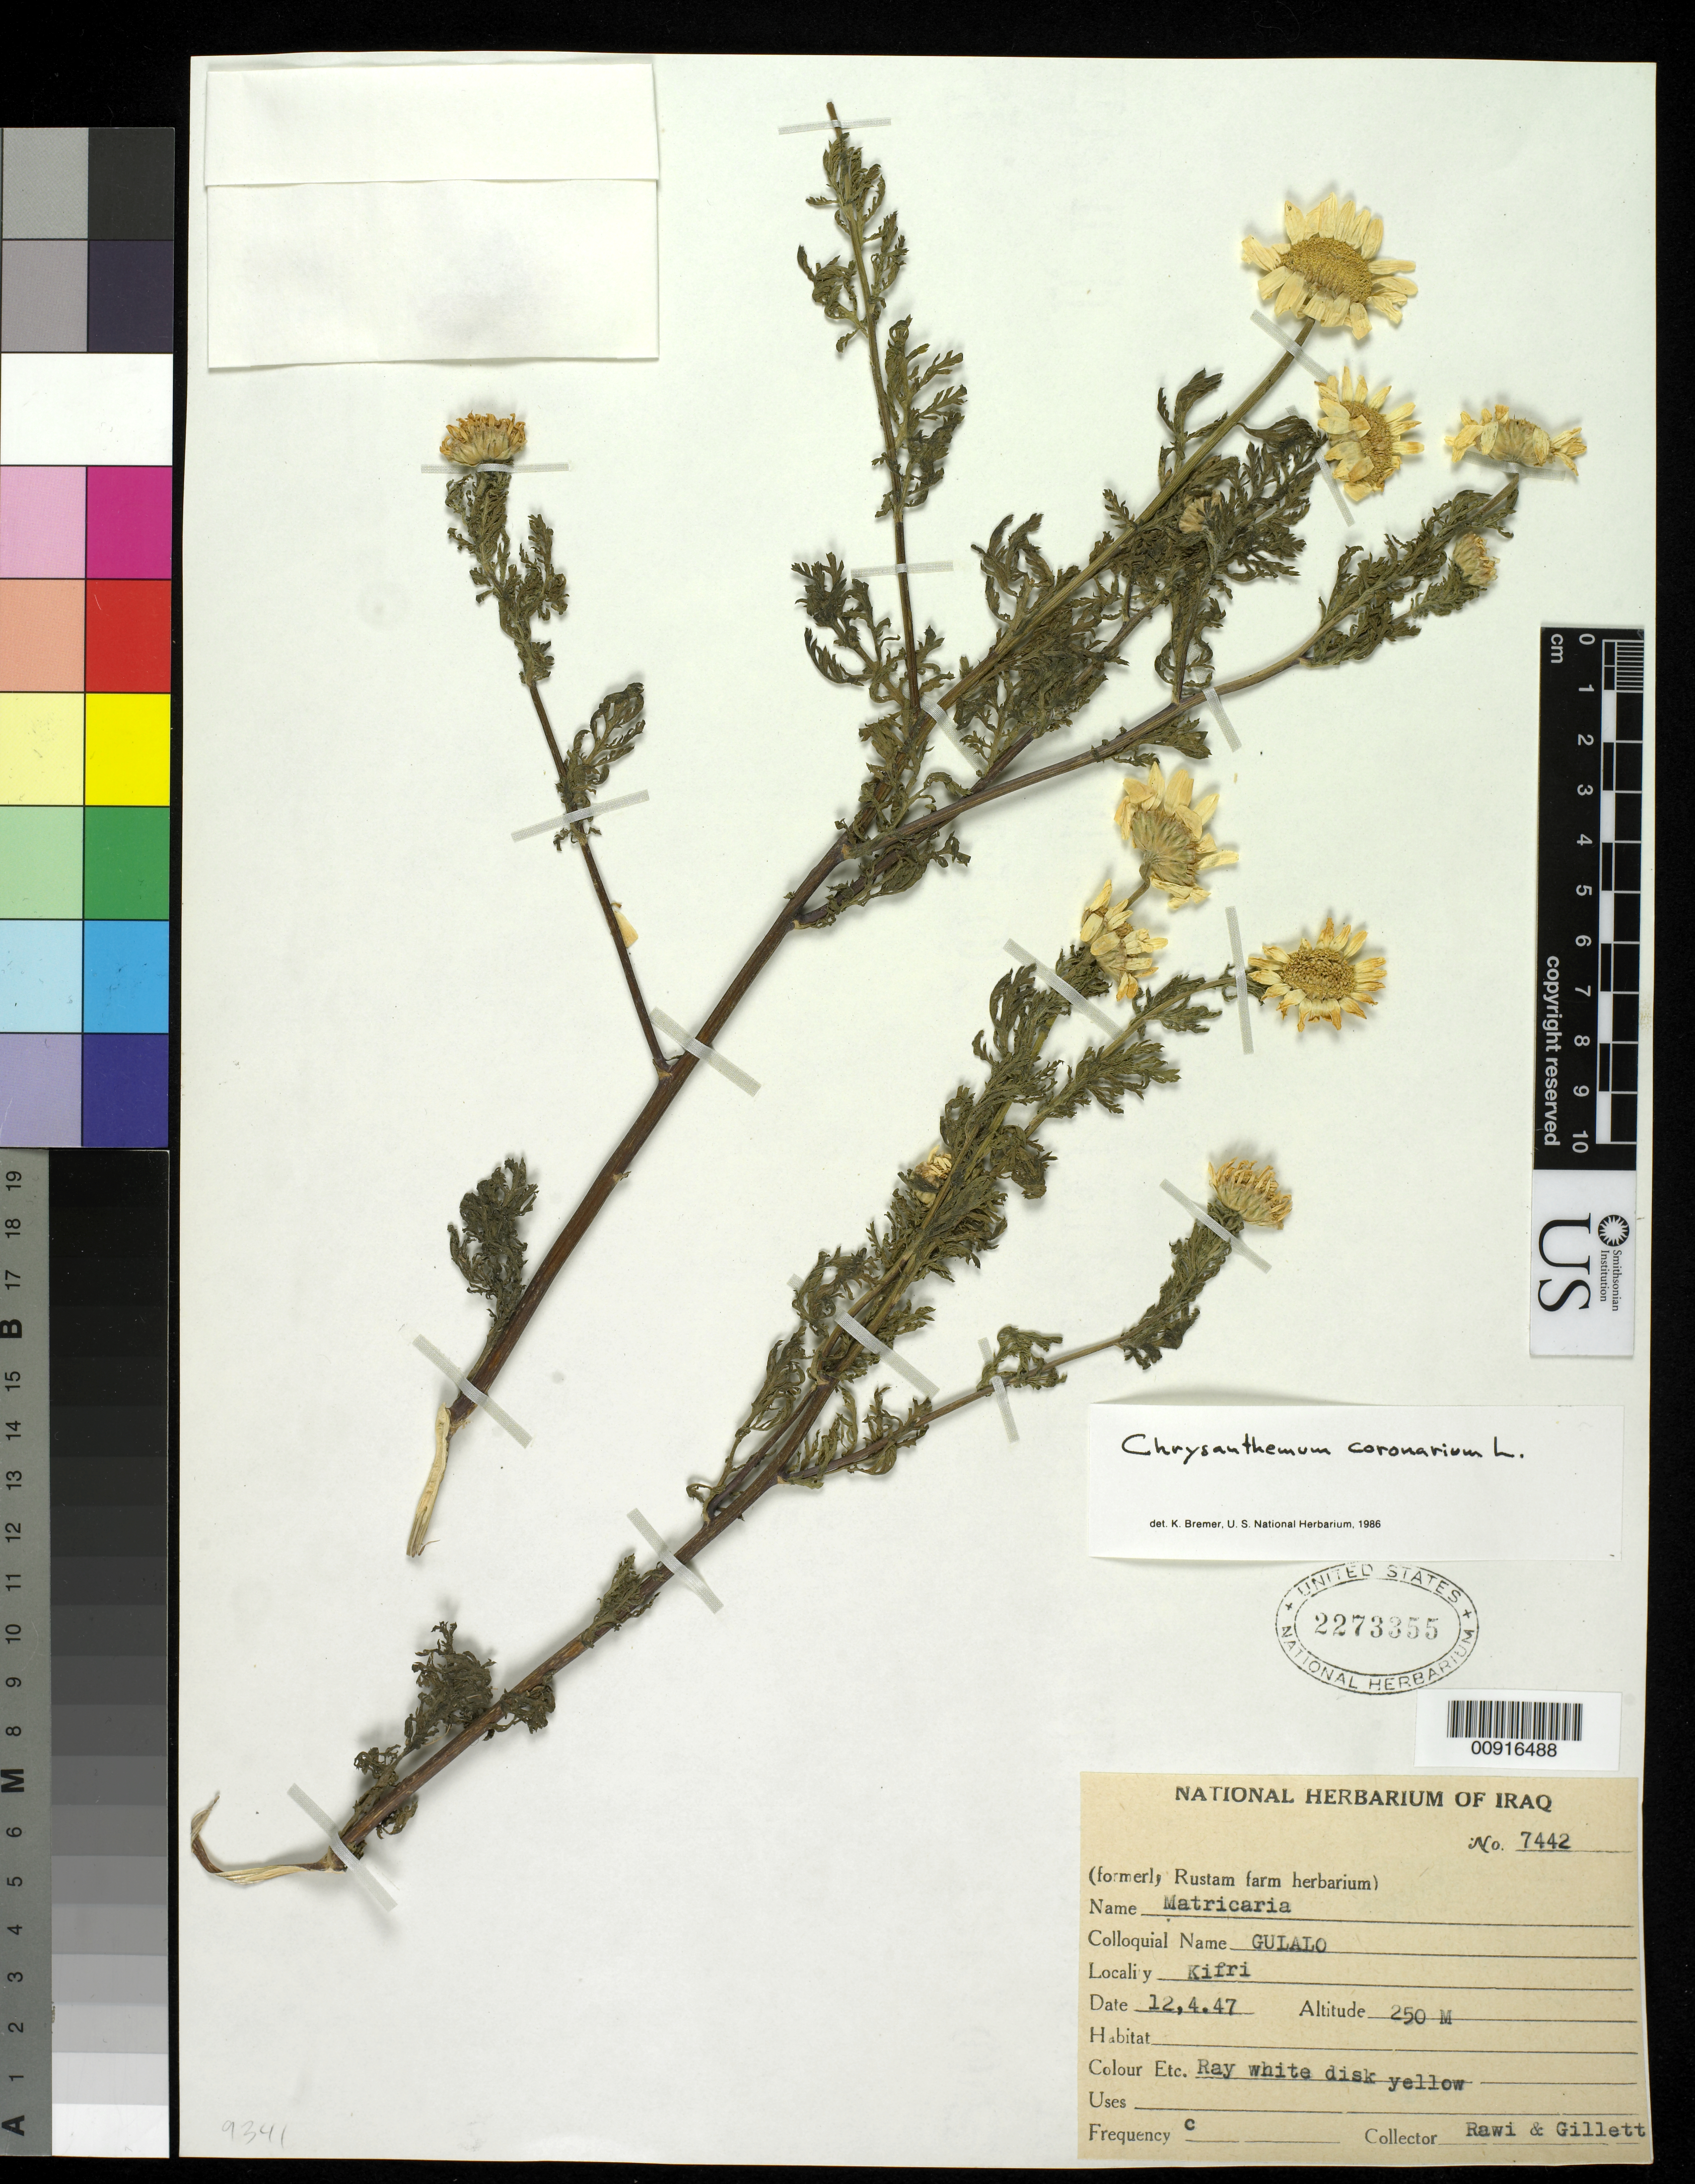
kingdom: Plantae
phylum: Tracheophyta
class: Magnoliopsida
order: Asterales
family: Asteraceae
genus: Chrysanthemum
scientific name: Chrysanthemum coronarium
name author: L.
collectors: A. Rawi & Gillett, --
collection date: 1947-04-12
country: Iraq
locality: Kifri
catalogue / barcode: US 2273355